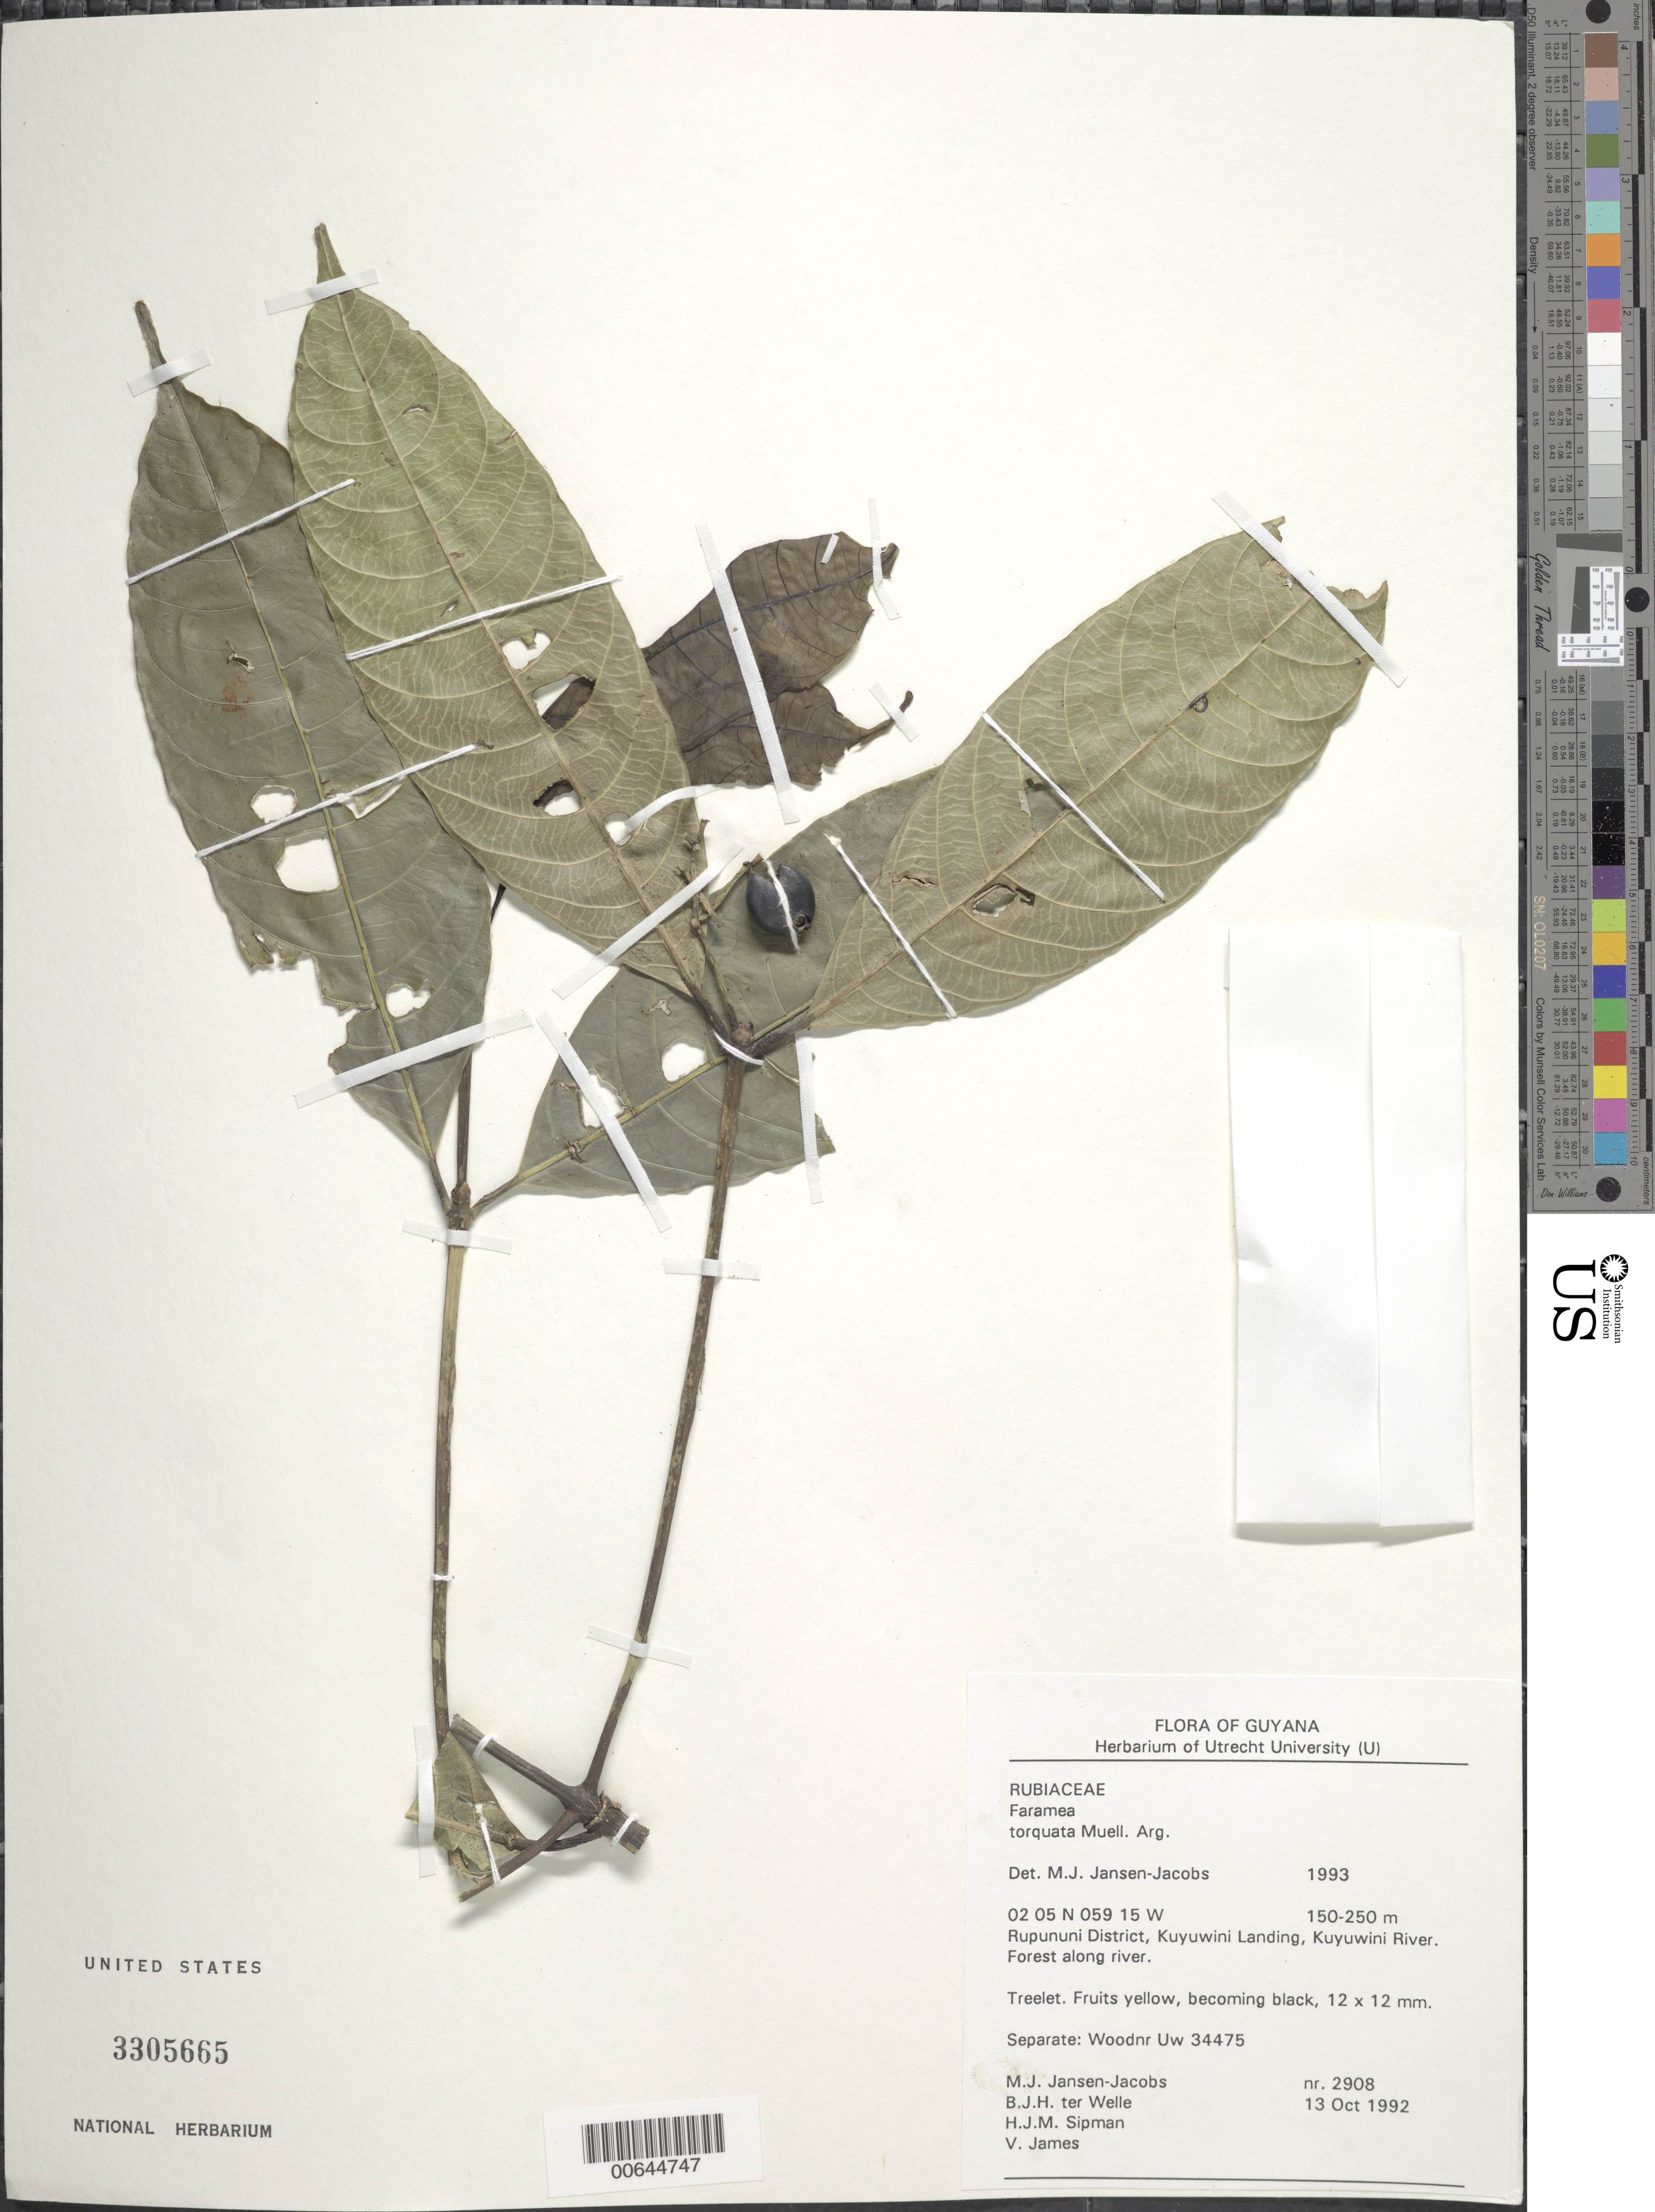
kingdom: Plantae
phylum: Tracheophyta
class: Magnoliopsida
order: Gentianales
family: Rubiaceae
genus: Faramea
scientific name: Faramea torquata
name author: Müll. Arg.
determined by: Jansen-Jacobs, M. J., (U), Nationaal Herbarium Nederland, Utrecht University branch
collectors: M. J. Jansen-Jacobs, B. Welle, H. J. M. Sipman & V. James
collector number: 2908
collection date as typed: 13-Oct-92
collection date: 1992-10-13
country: Guyana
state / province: U. Takutu-U. Essequibo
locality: Kuyuwini Landing, Kuyuwini River, Rupununi District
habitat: Forest along river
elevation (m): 150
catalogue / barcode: US 3305665